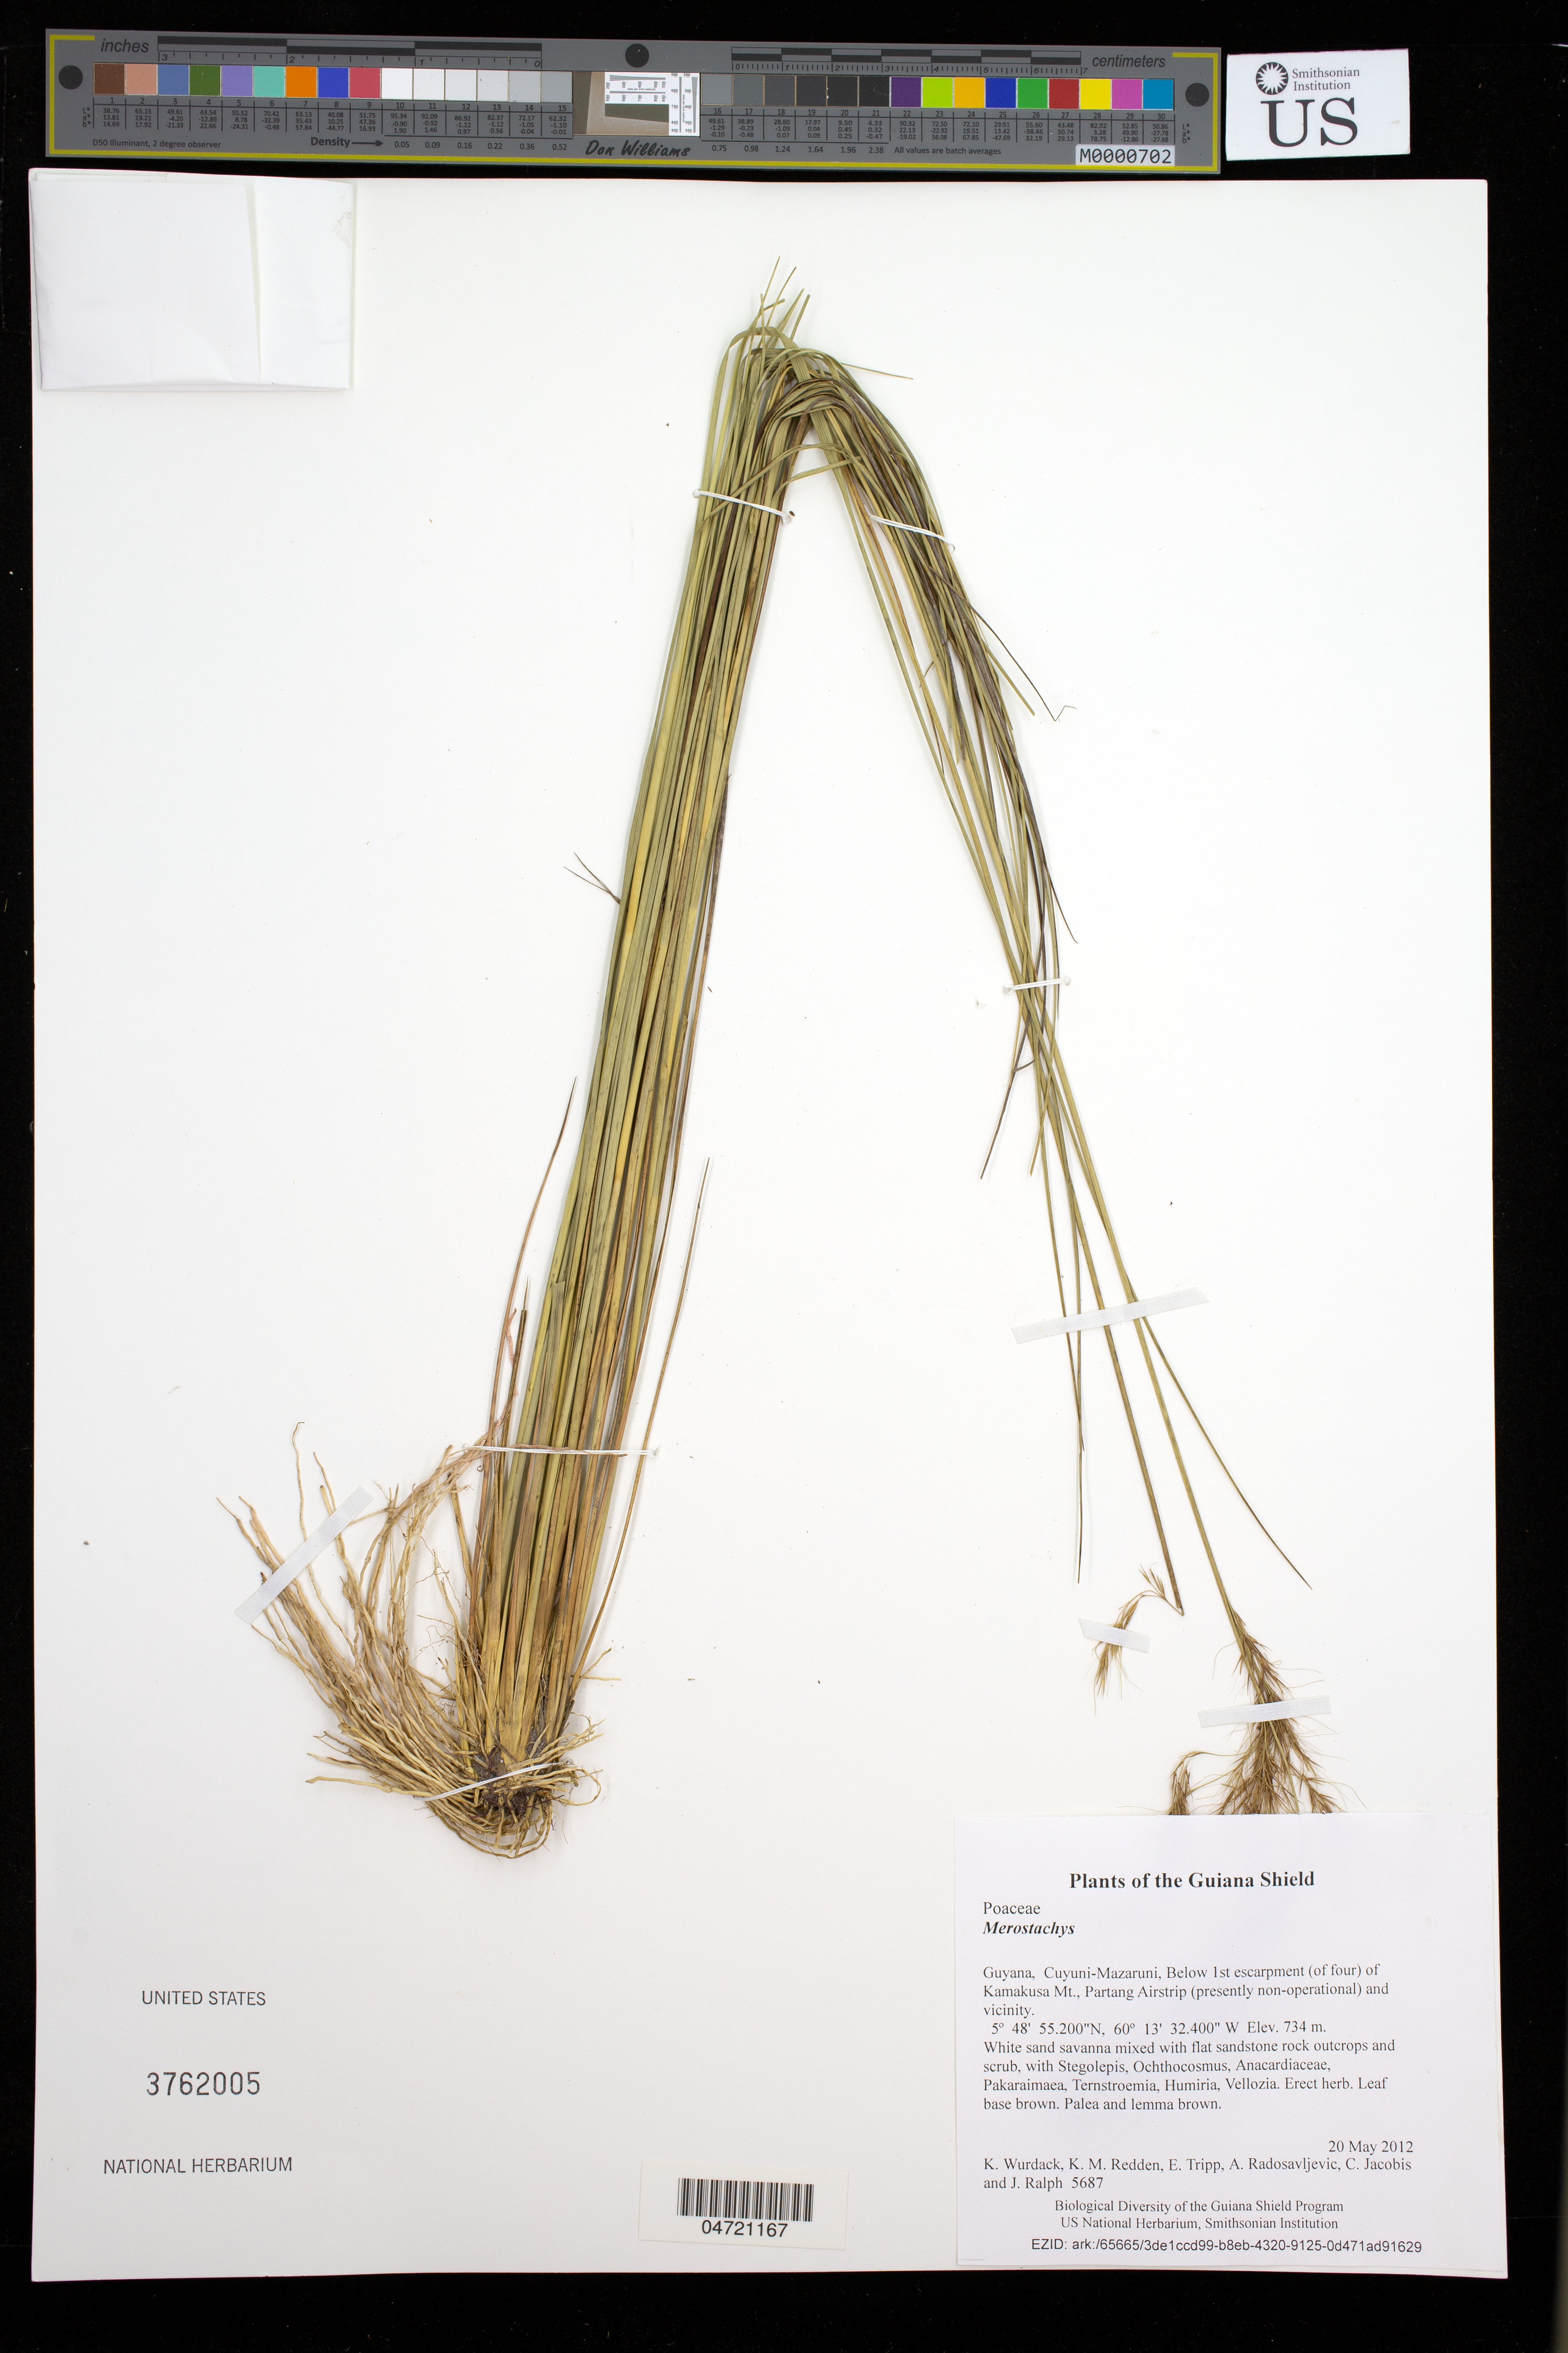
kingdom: Plantae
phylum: Tracheophyta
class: Liliopsida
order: Poales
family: Poaceae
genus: Merostachys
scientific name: Merostachys sp.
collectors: K. Wurdack, K. M. Redden, E. Tripp, A. Radosavljevic, C. Jacobis & J. Ralph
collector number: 5687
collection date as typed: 20 May 2012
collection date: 2012-05-20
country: Guyana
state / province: Cuyuni-Mazaruni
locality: Below 1st escarpment (of four) of Kamakusa Mt., Partang Airstrip (presently non-operational) and vicinity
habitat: White sand savanna mixed with flat sandstone rock outcrops and scrub, with Stegolepis, Ochthocosmus, Anacardiaceae, Pakaraimaea, Ternstroemia, Humiria, Vellozia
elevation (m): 734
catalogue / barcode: US 3762005